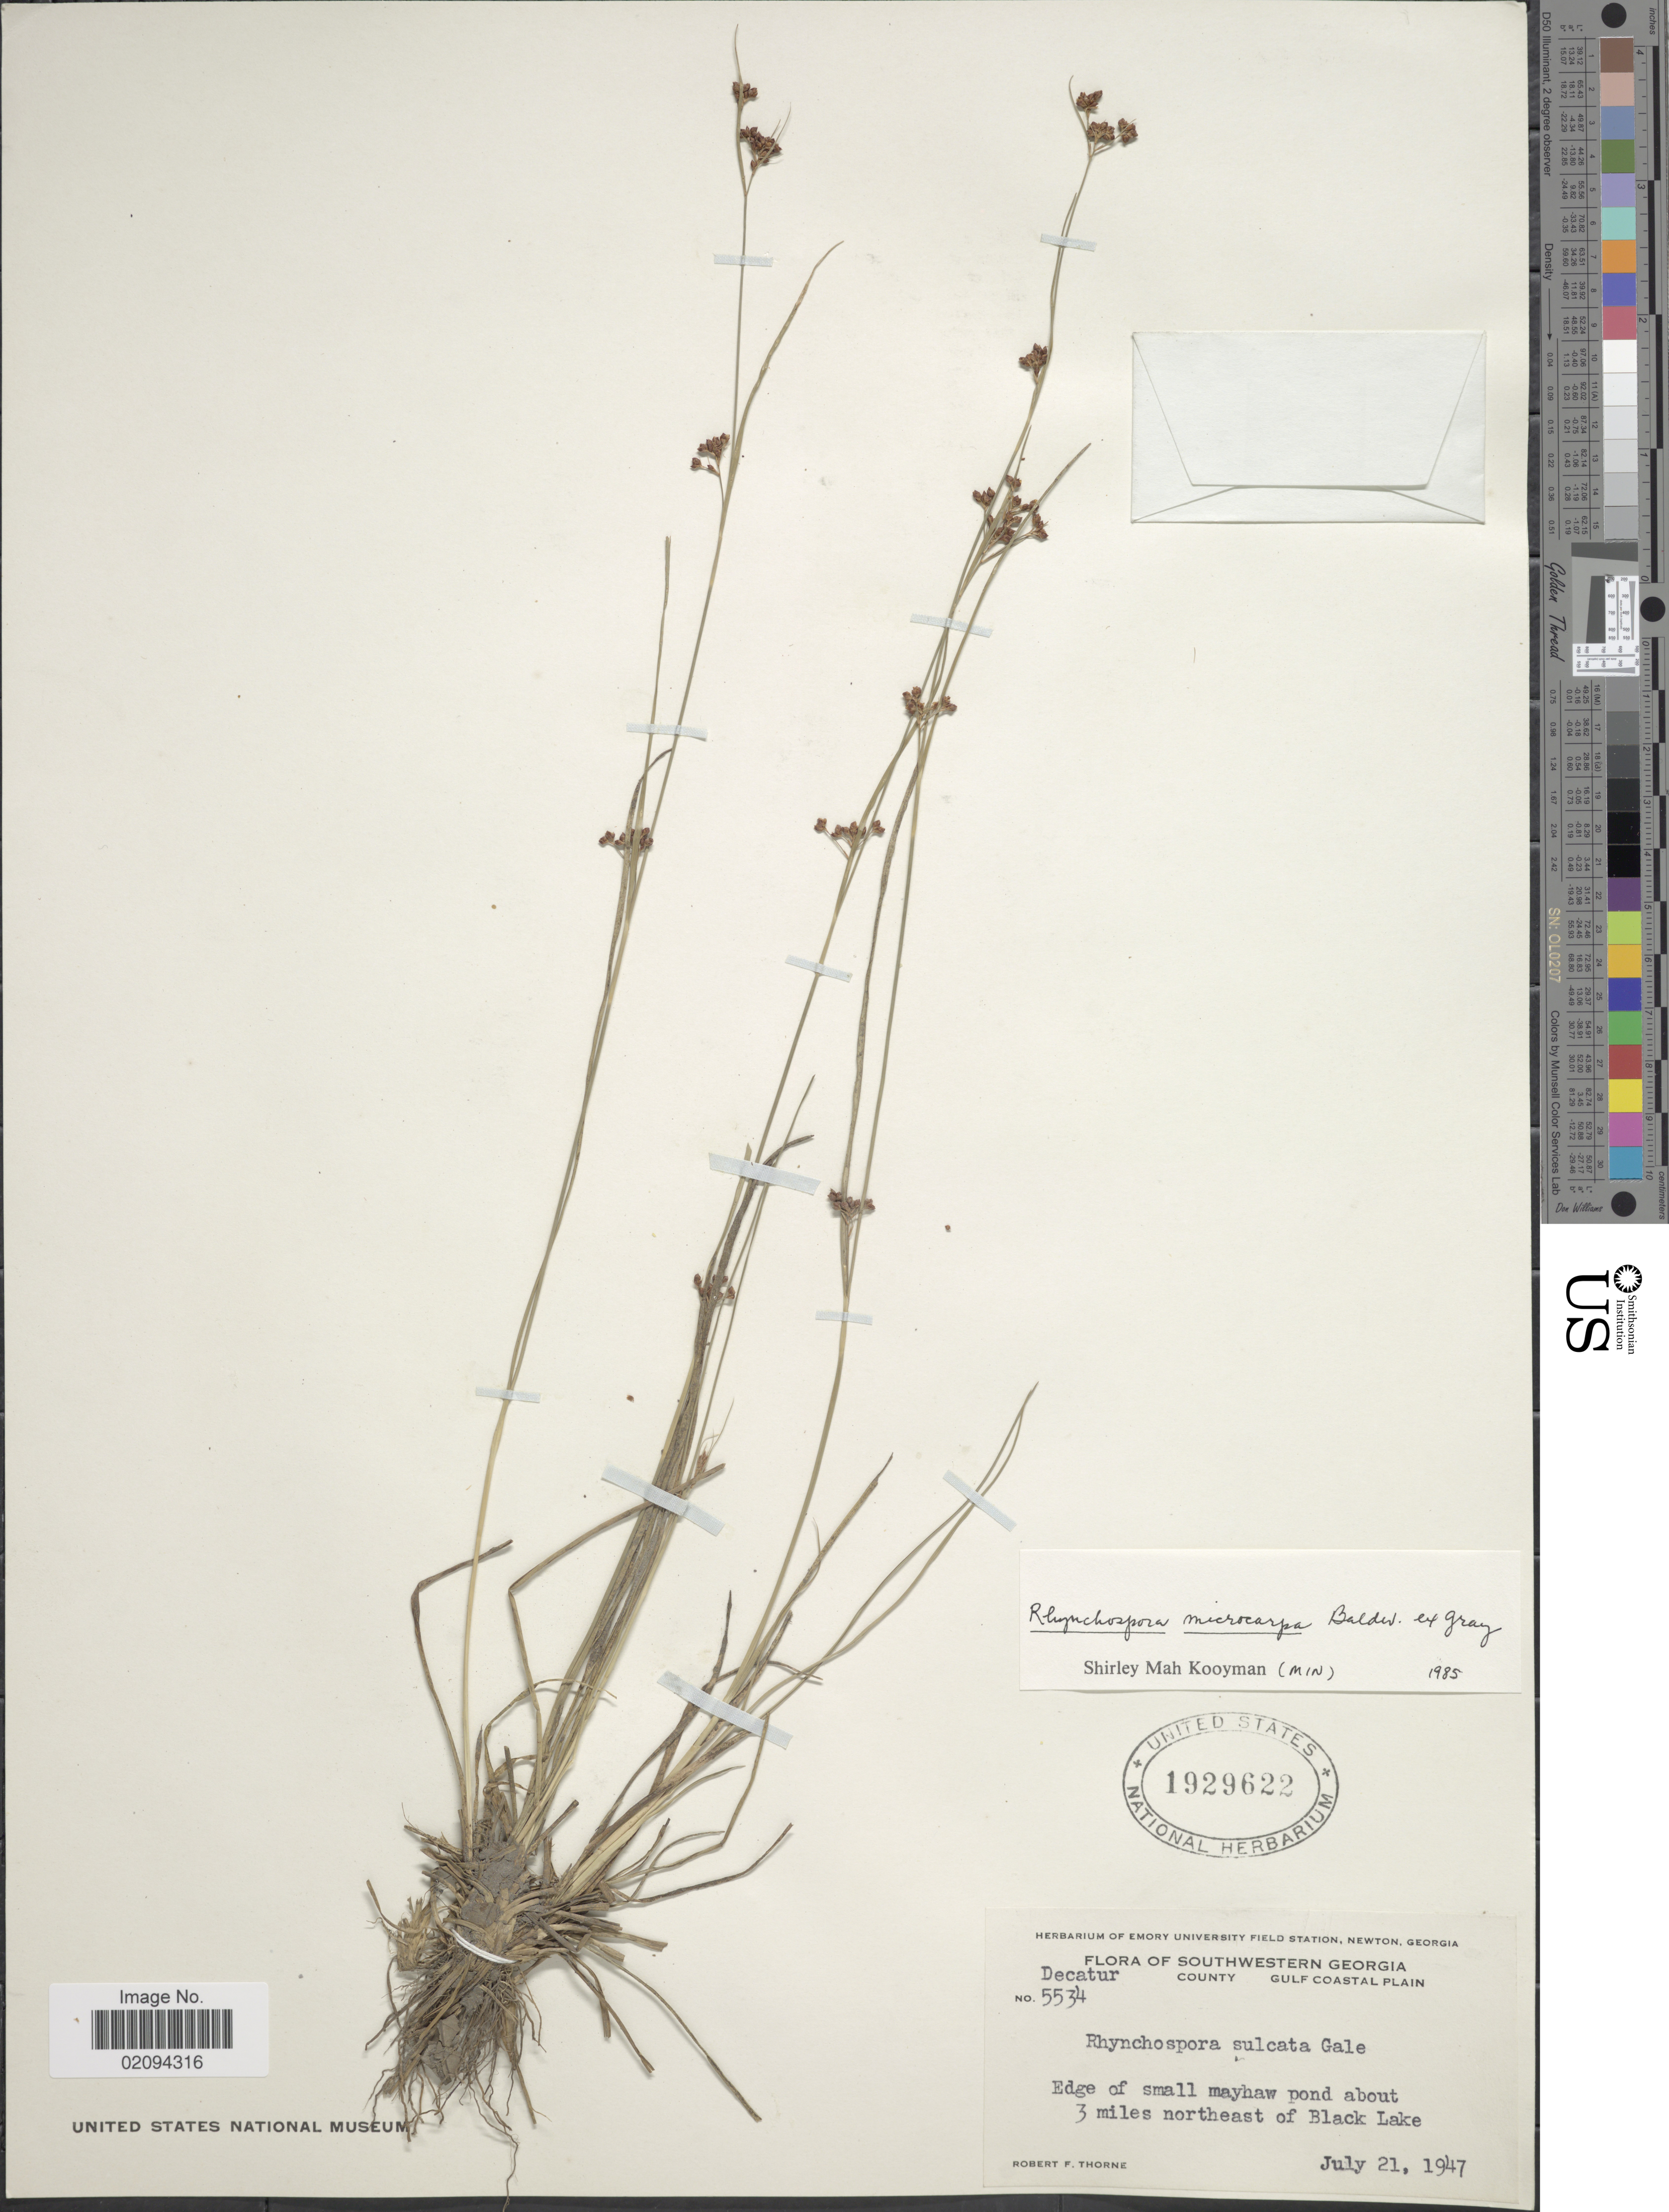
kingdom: Plantae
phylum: Tracheophyta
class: Liliopsida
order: Poales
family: Cyperaceae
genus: Rhynchospora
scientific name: Rhynchospora microcarpa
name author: Baldwin ex A. Gray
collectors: R. F. Thorne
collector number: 5534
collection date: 1947-07-21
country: United States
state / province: Georgia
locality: Southwestern Georgia. Decatur County. Gulf Coastal Plain. Edge of small mayhaw pond about 3 miles northeast of Black Lake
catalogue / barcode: US 1929622